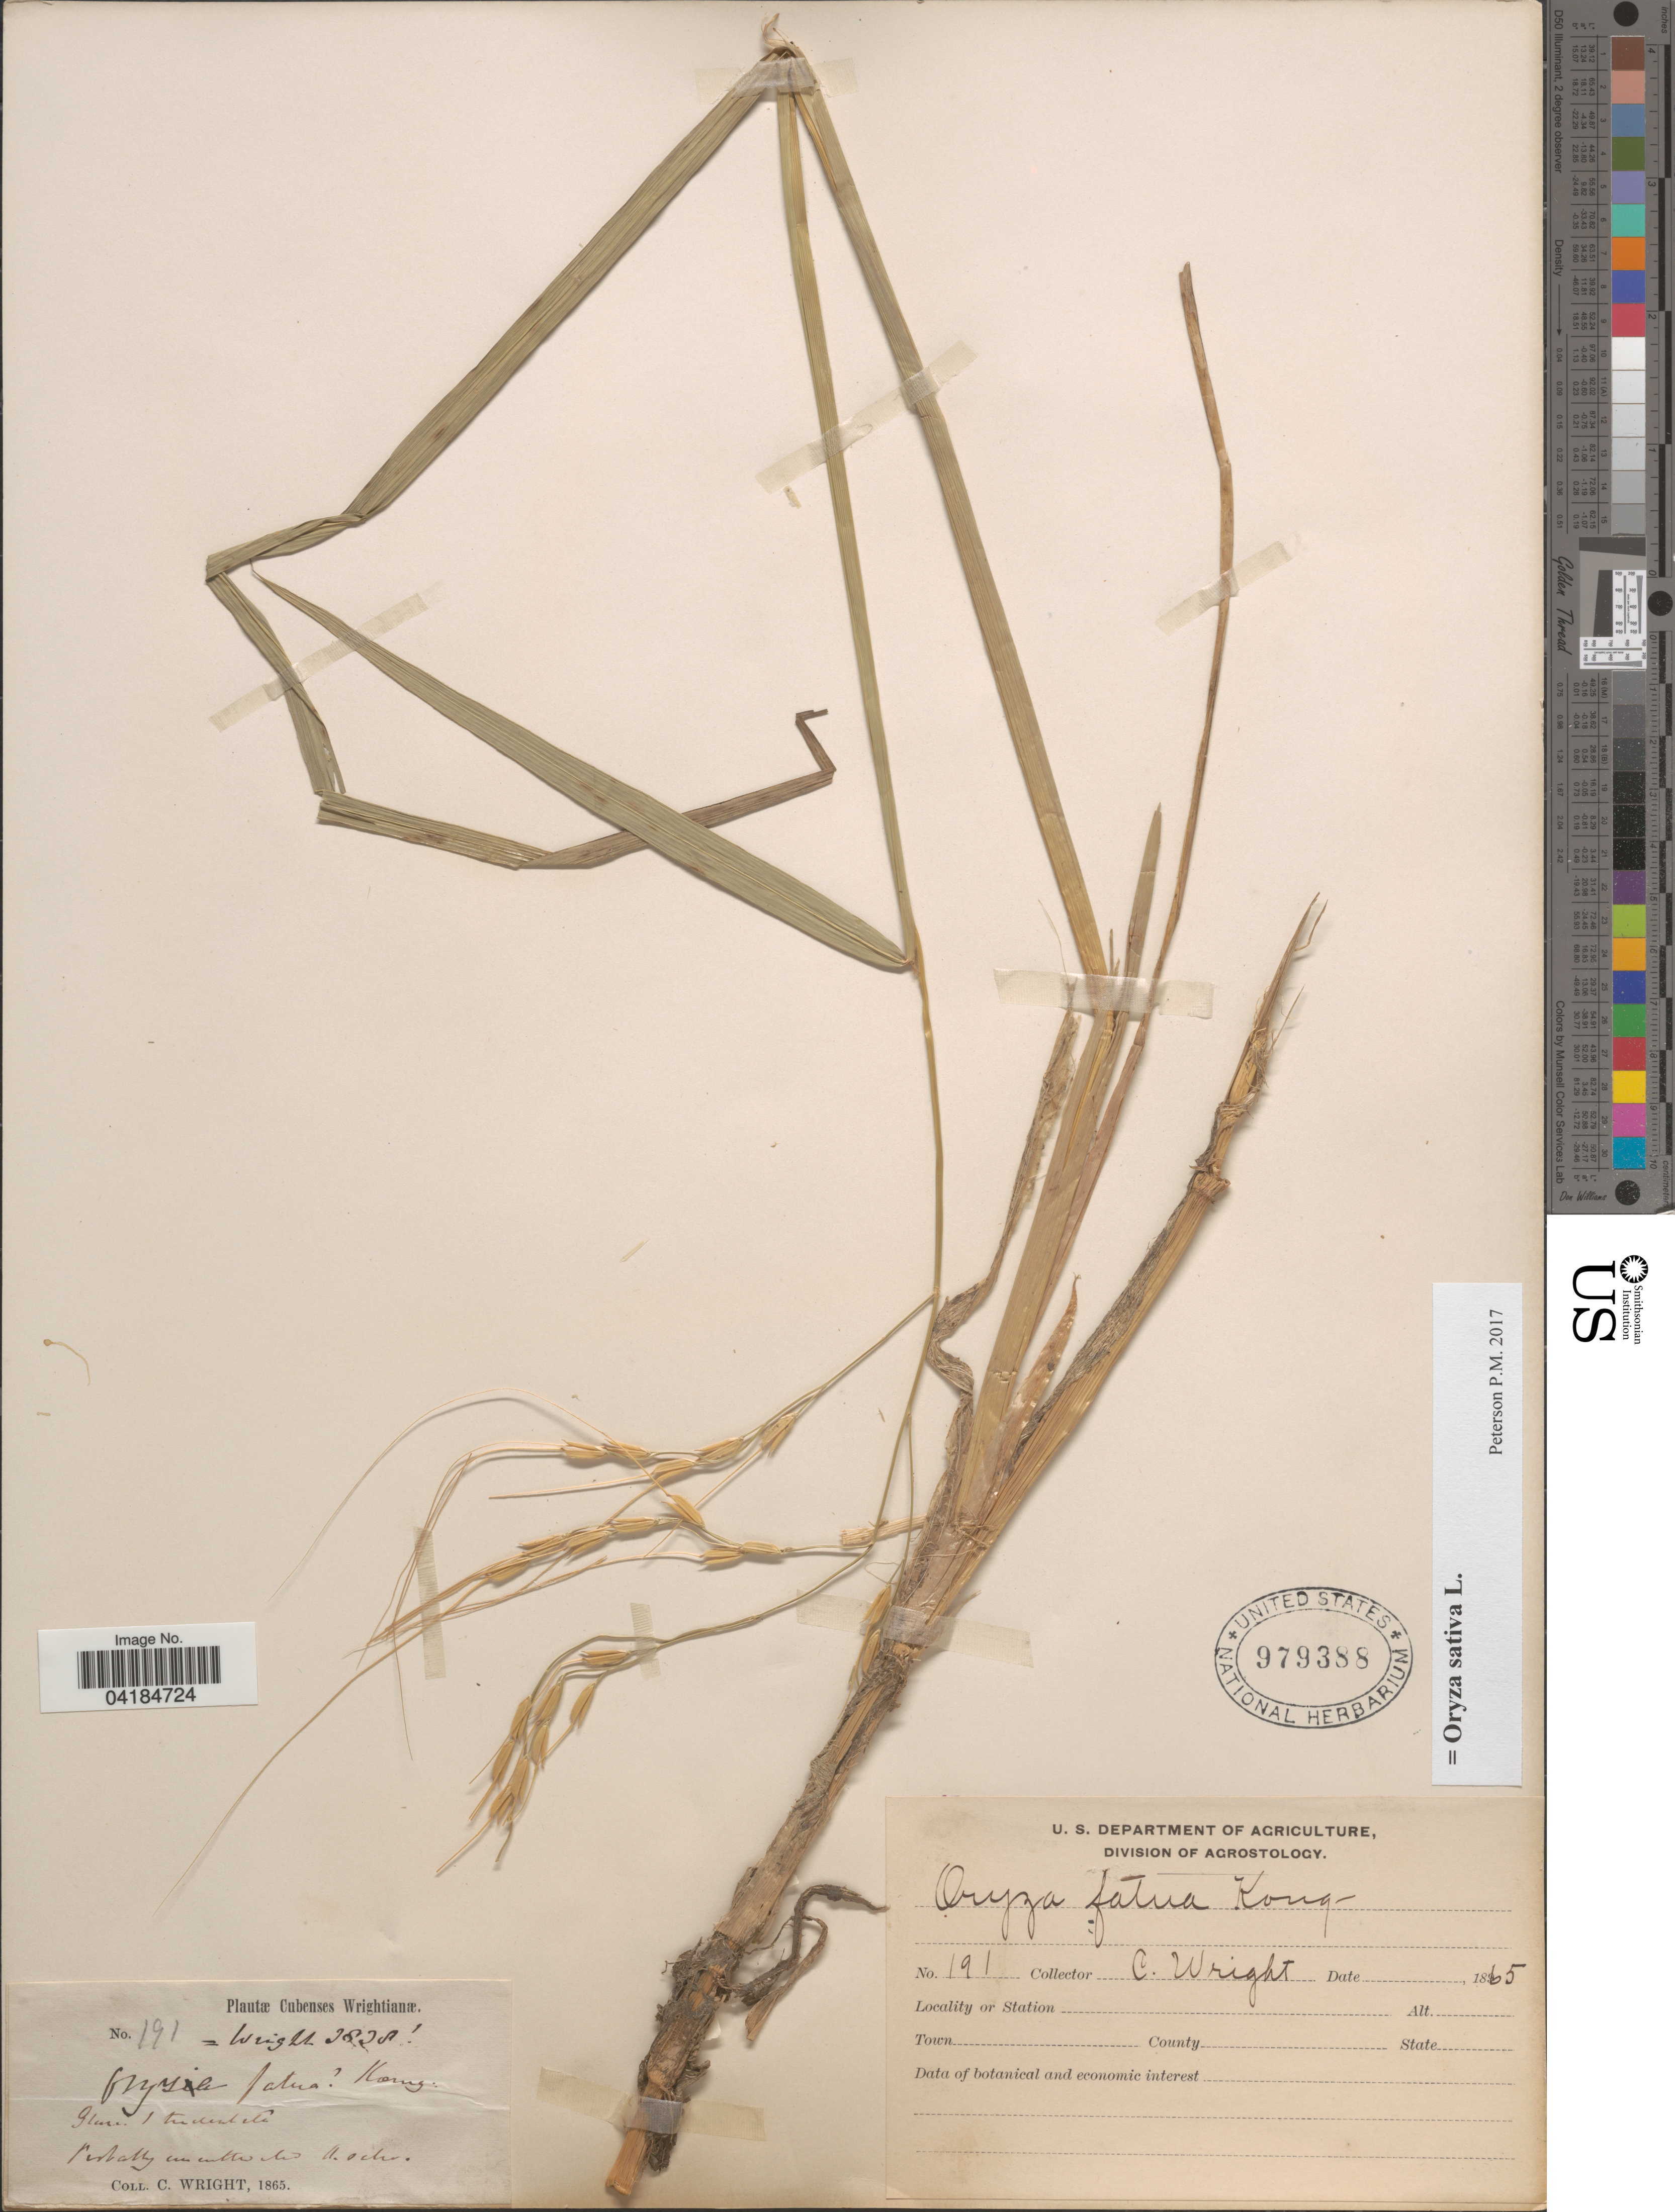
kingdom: Plantae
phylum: Tracheophyta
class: Liliopsida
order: Poales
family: Poaceae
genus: Oryza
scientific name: Oryza sativa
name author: L.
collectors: C. Wright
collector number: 191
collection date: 1865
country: Cuba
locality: Cubenses.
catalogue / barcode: US 979388